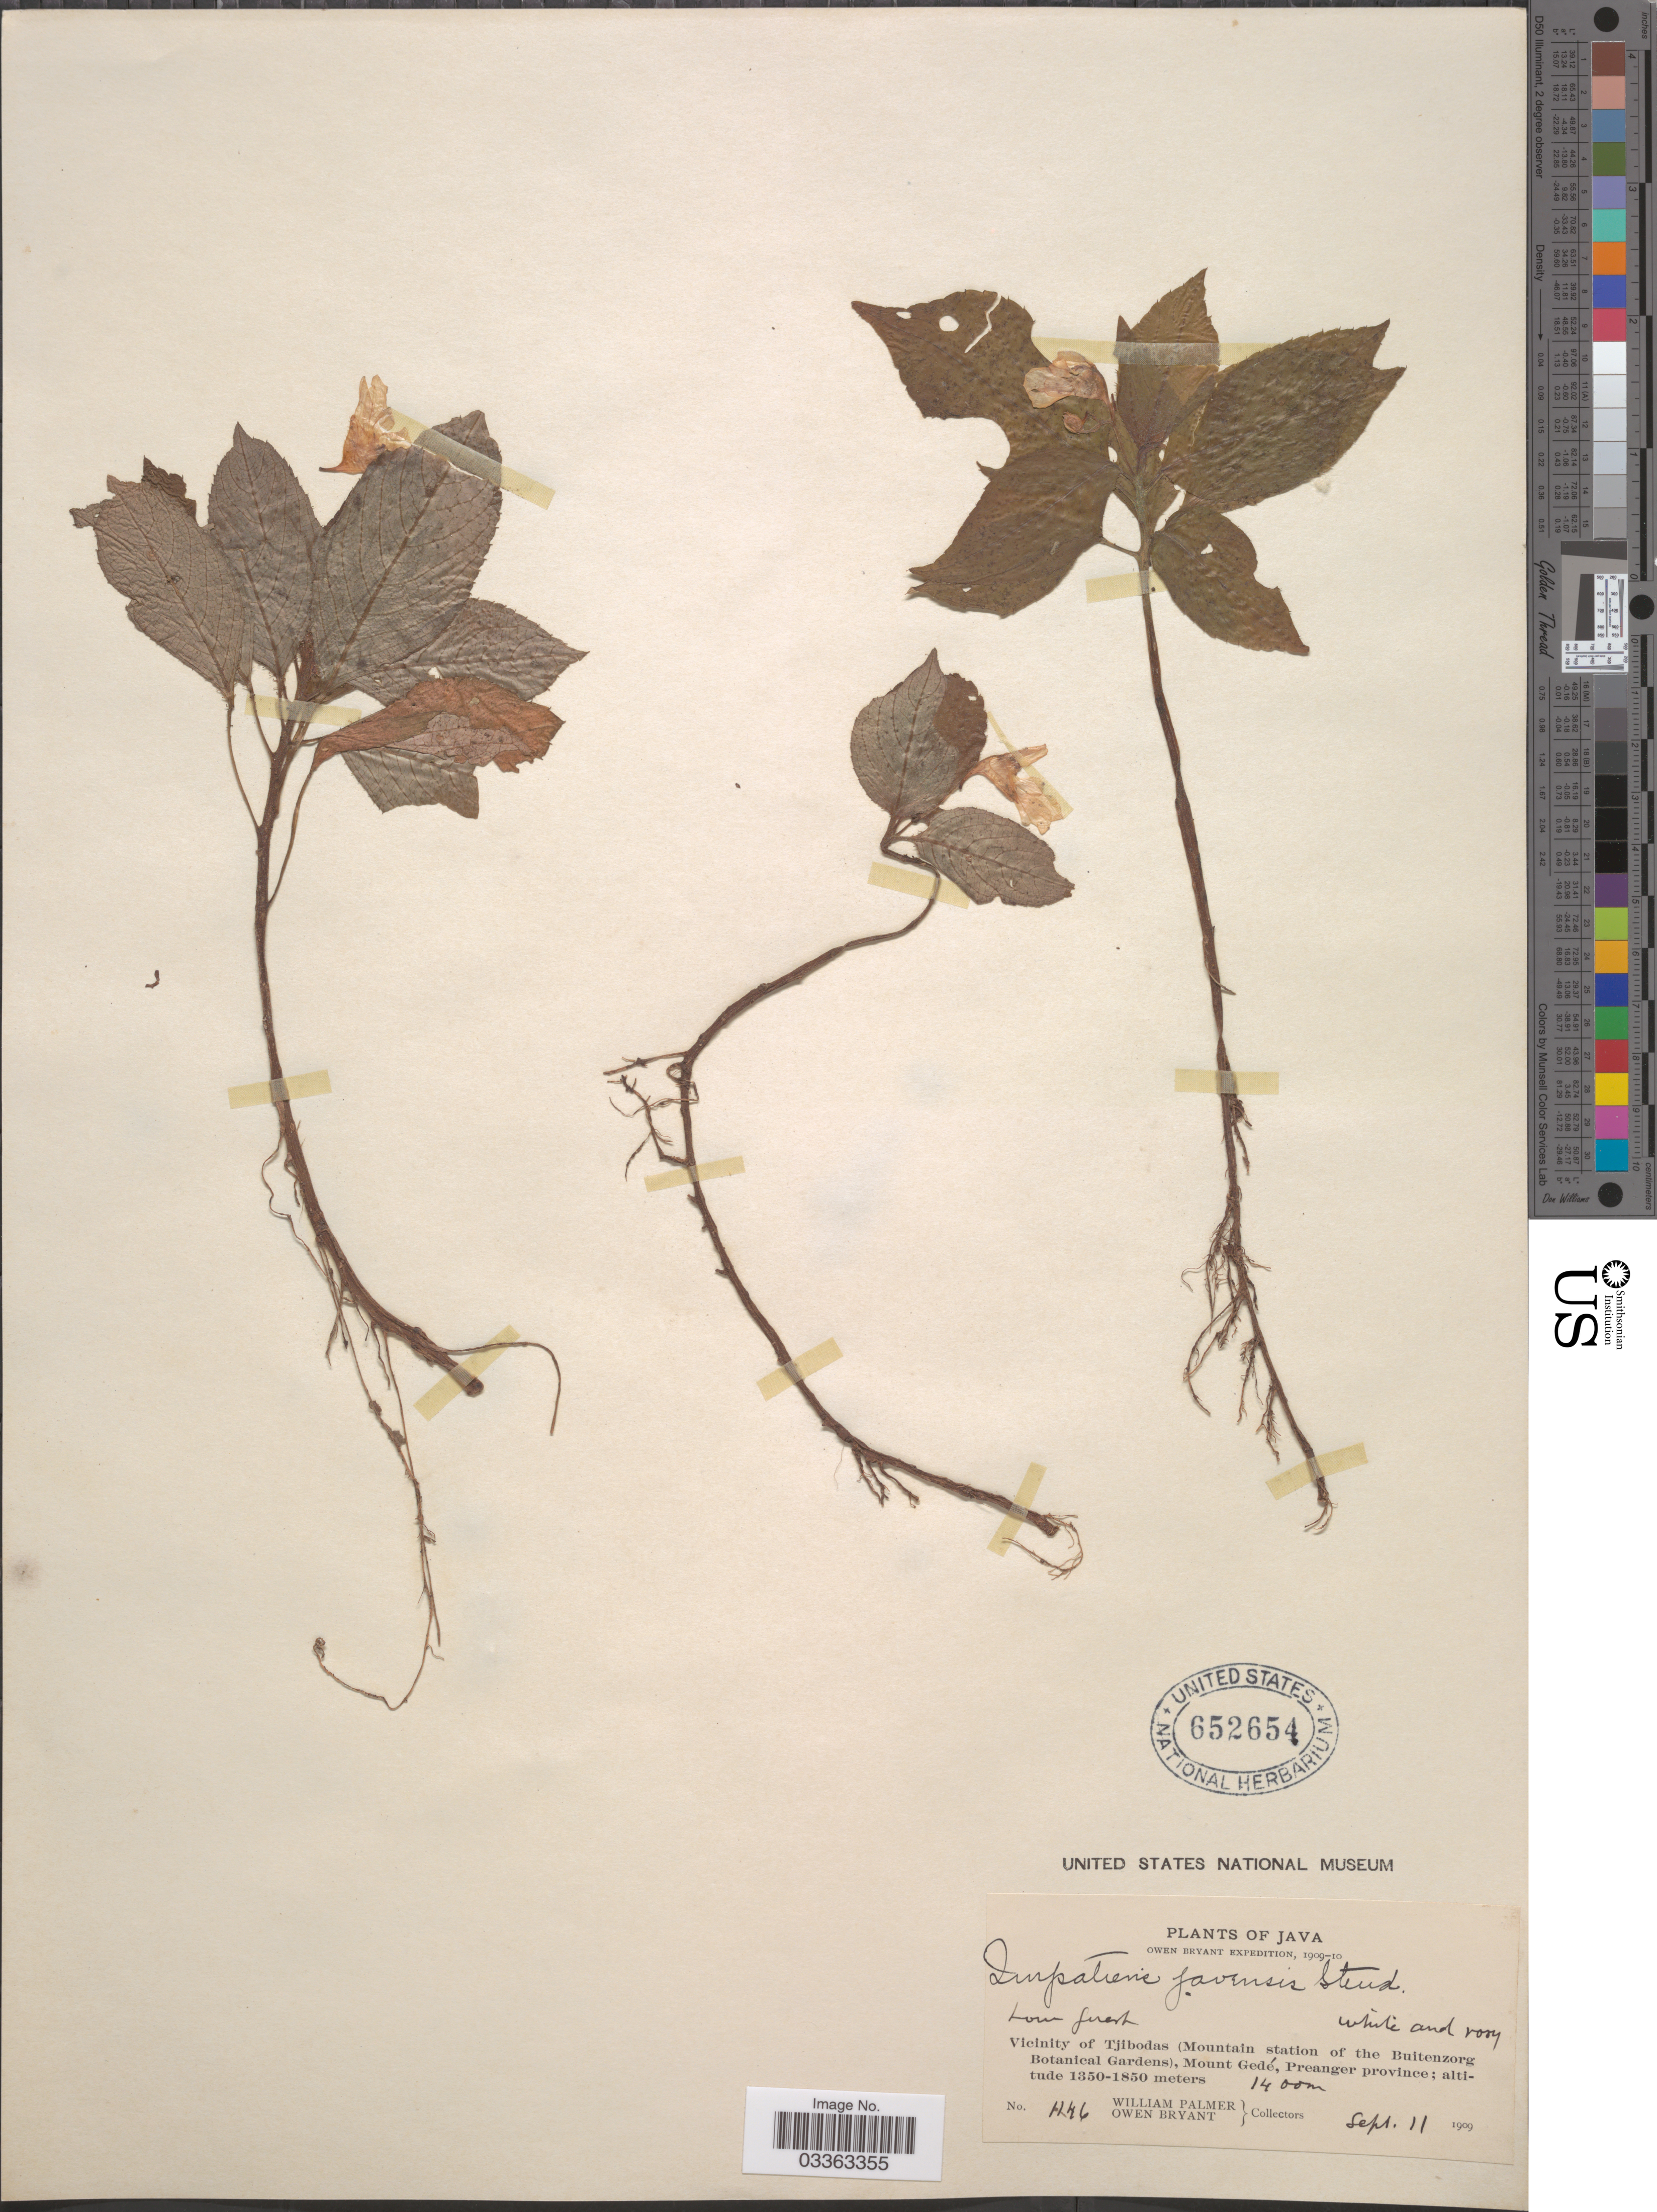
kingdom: Plantae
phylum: Tracheophyta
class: Magnoliopsida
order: Ericales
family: Balsaminaceae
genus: Impatiens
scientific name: Impatiens javensis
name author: Steud.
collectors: W. Palmer & O. Bryant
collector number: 1146*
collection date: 1909-09-11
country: Indonesia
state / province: Java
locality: Vicinity of Tjibodas (Mountain station of the Buitenzorg Botanical Gardens), Mount Gedé, Preanger province.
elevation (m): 1400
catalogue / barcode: US 652654